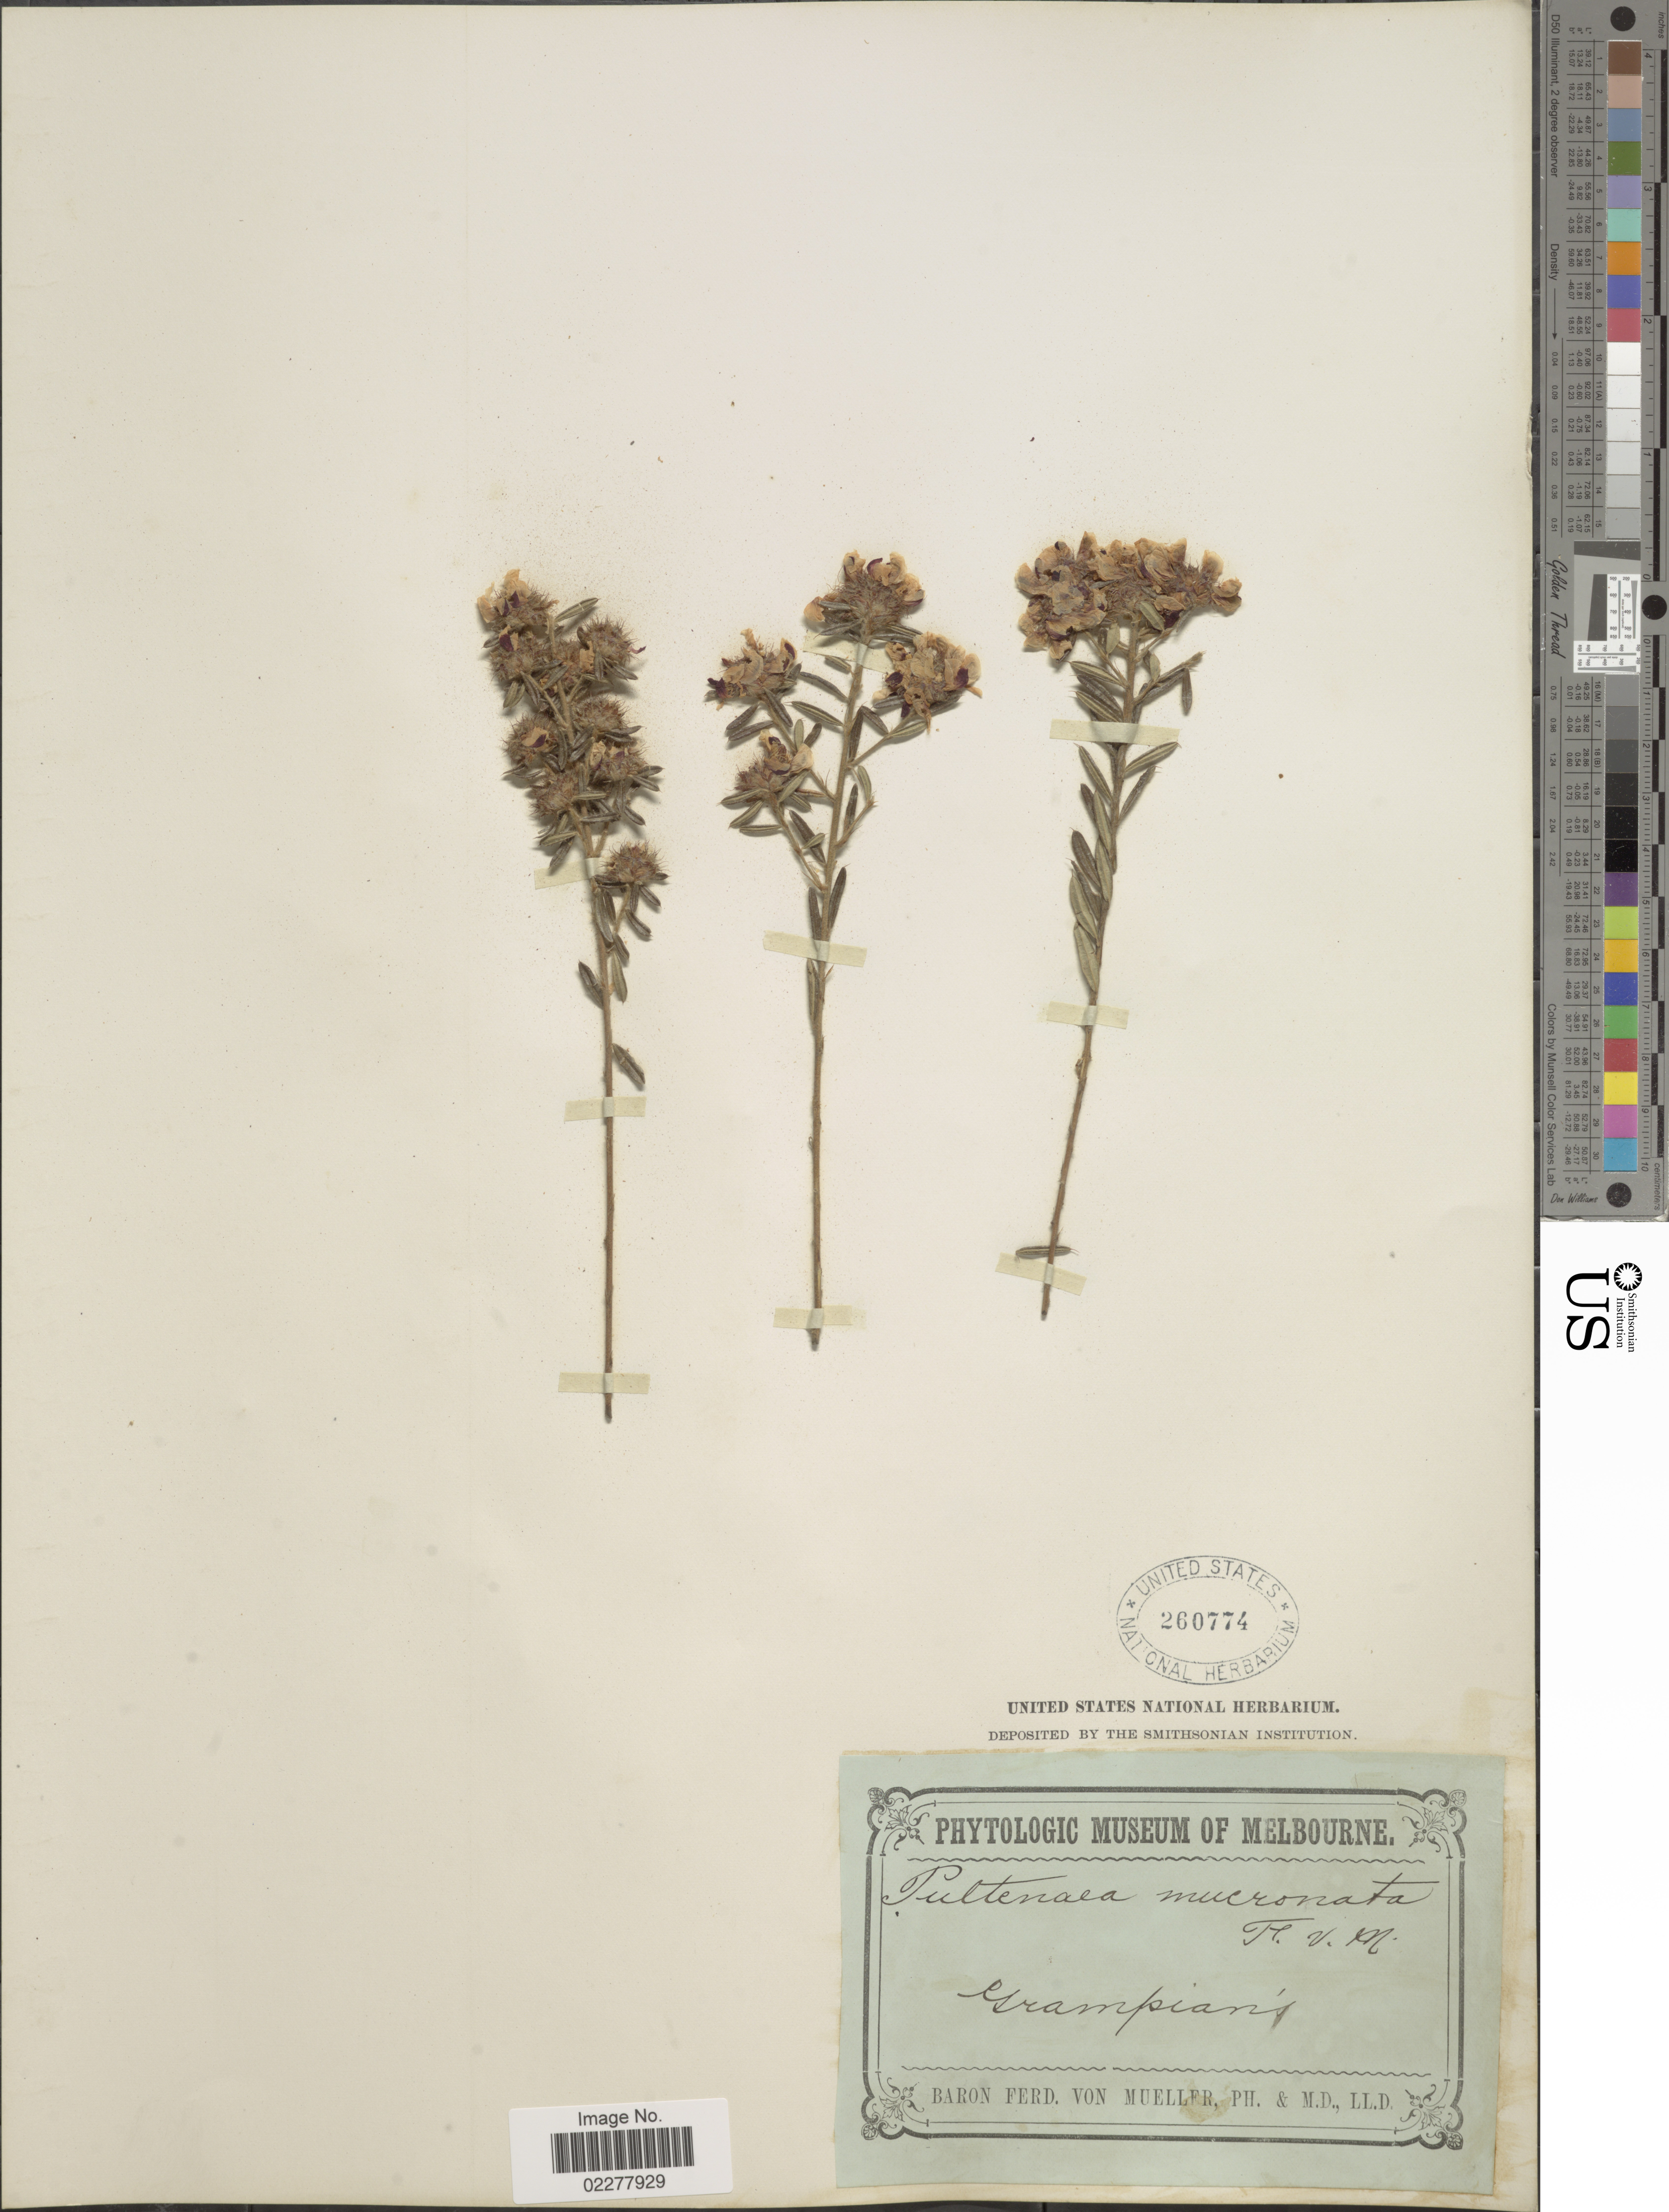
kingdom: Plantae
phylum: Tracheophyta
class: Magnoliopsida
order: Fabales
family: Fabaceae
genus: Pultenaea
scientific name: Pultenaea mucronata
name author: F. Muell.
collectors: F. von Mueller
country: Australia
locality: Grampians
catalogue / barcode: US 260774